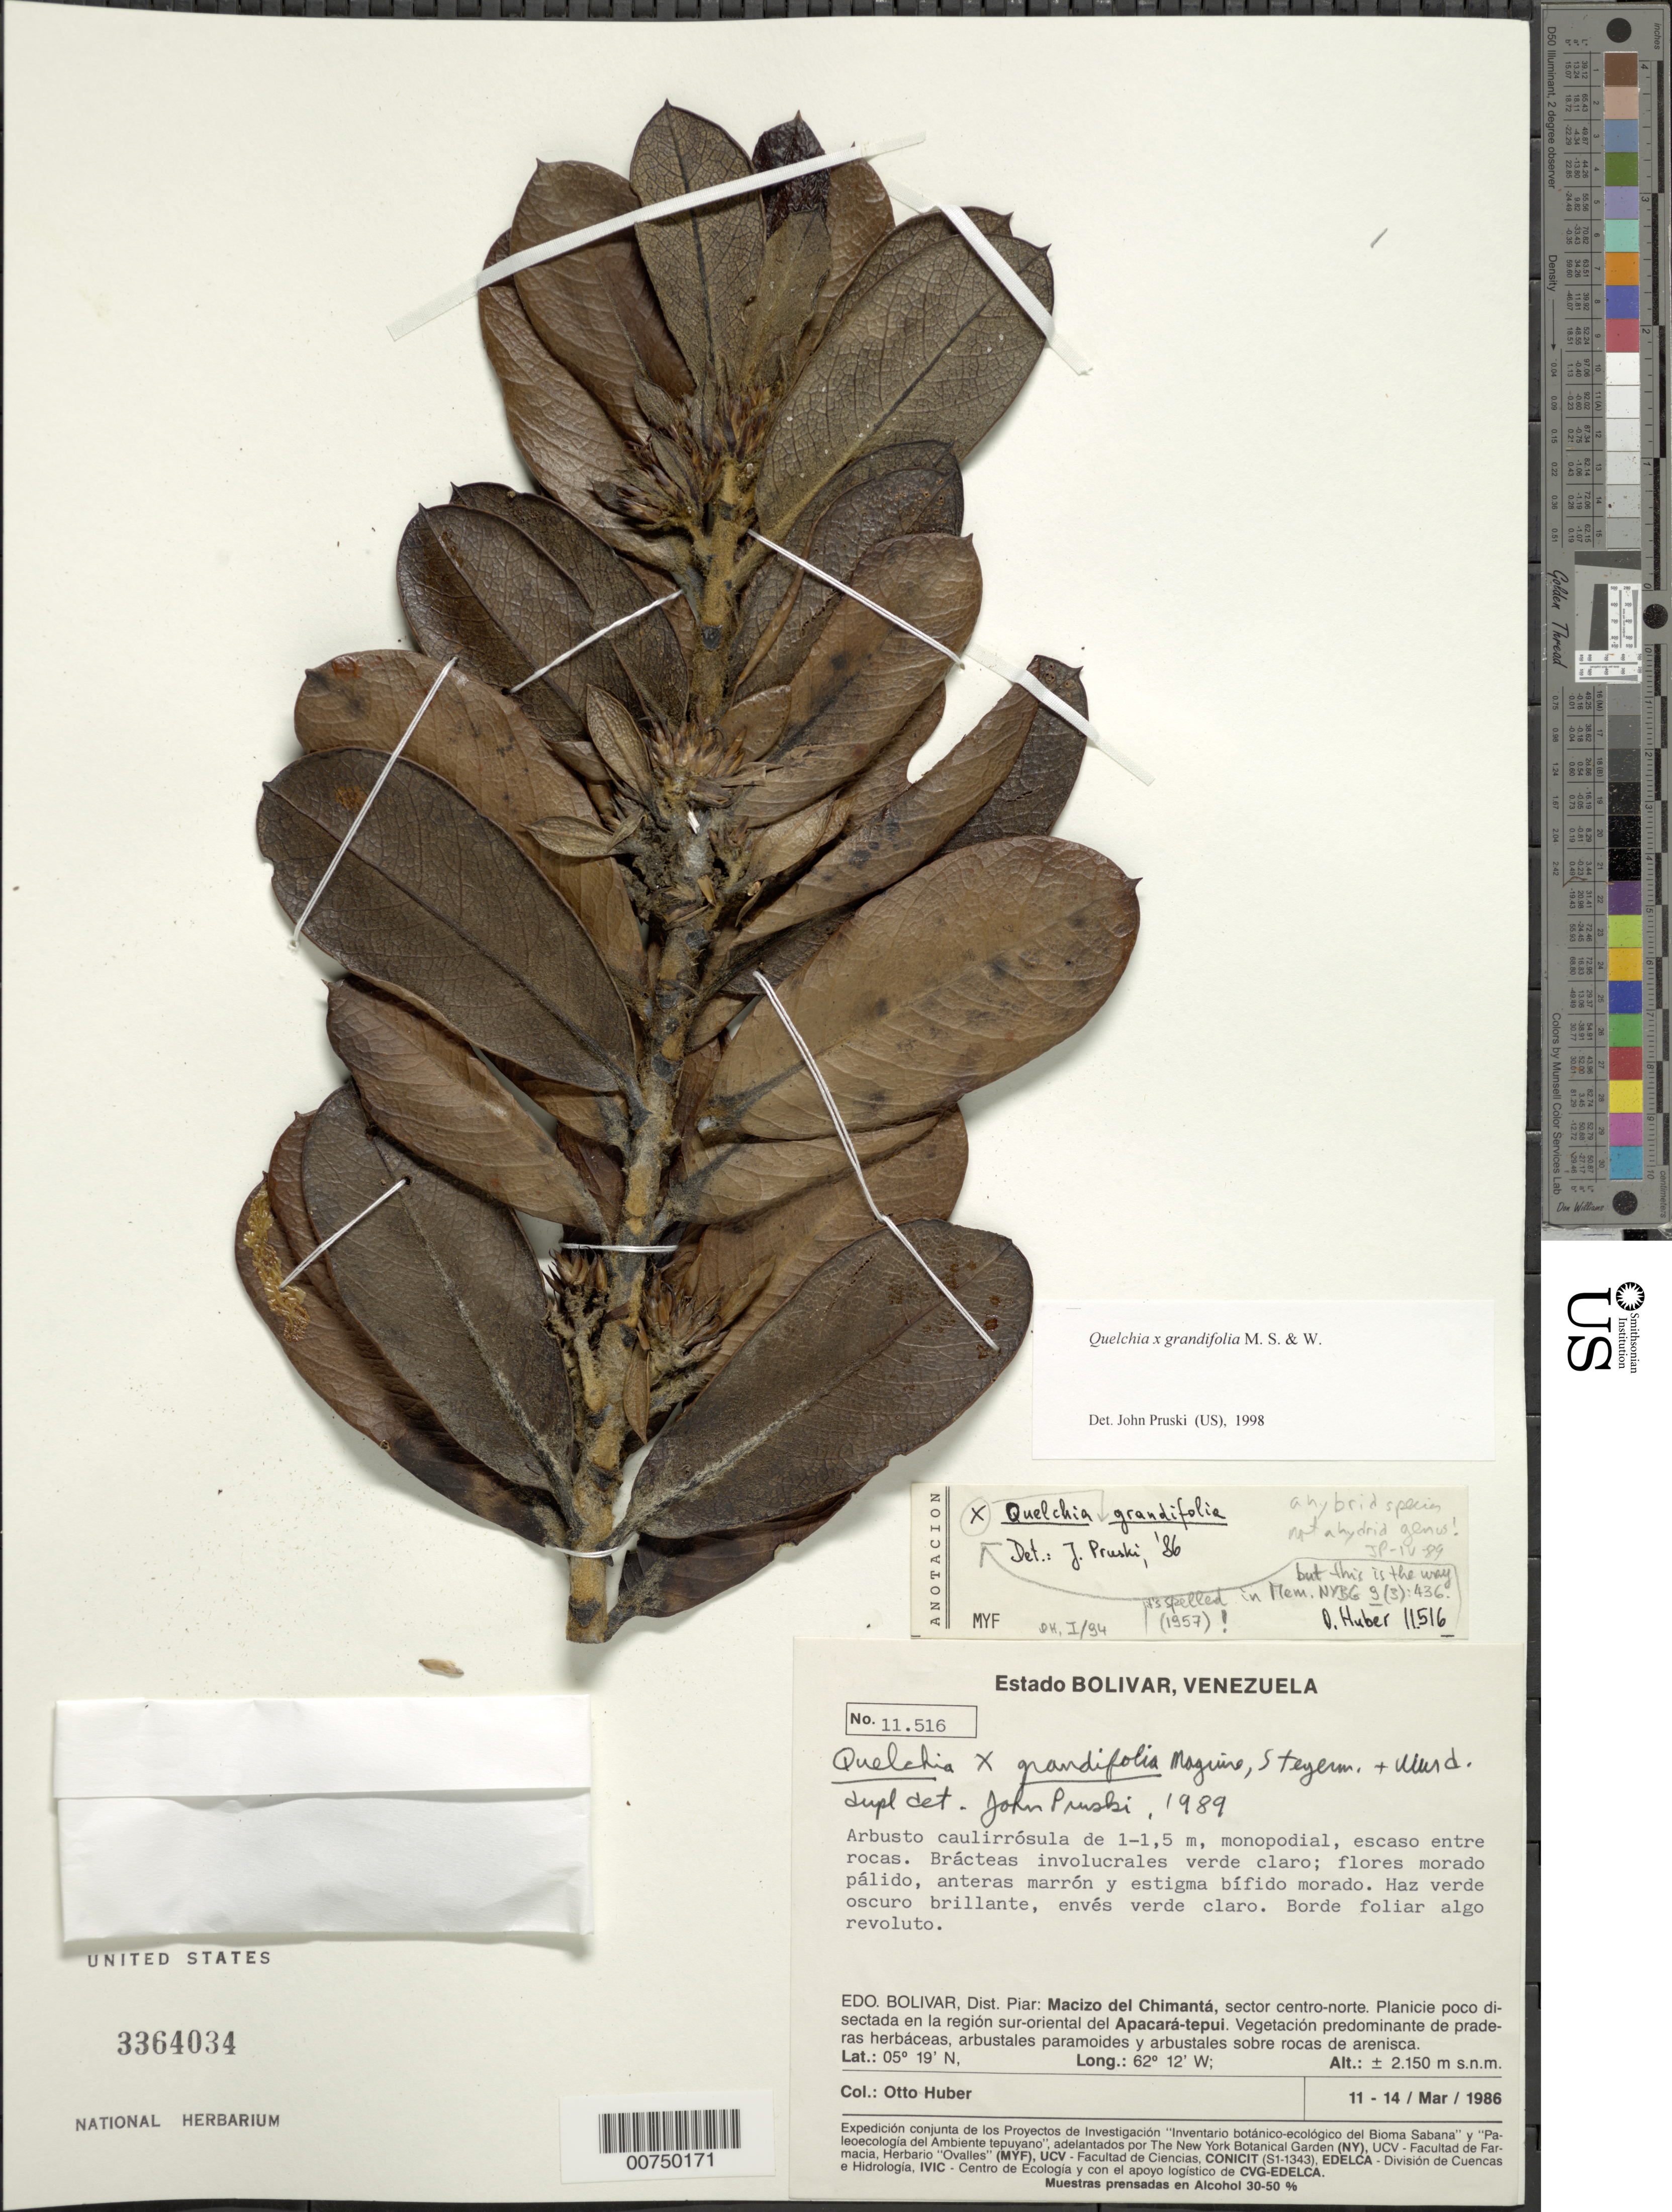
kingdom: Plantae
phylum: Tracheophyta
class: Magnoliopsida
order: Asterales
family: Asteraceae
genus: Quelchia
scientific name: Quelchia x grandiflora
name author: Maguire et al.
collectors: O. Huber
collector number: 11516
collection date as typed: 11-Mar-86 to 14-Mar-86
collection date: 1986-03-11/1986-03-14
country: Venezuela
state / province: Bolívar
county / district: Piar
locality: Macizo del Chimantá, sector centro norte, sur-oriental del Apacará-tepuí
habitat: Entre rocas. Planicie poco disectada, vegetación predominante de praderas herbaceas, arbustales paramoides y arbustales sobre roca de arenisca.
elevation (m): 2150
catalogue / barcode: US 3364034